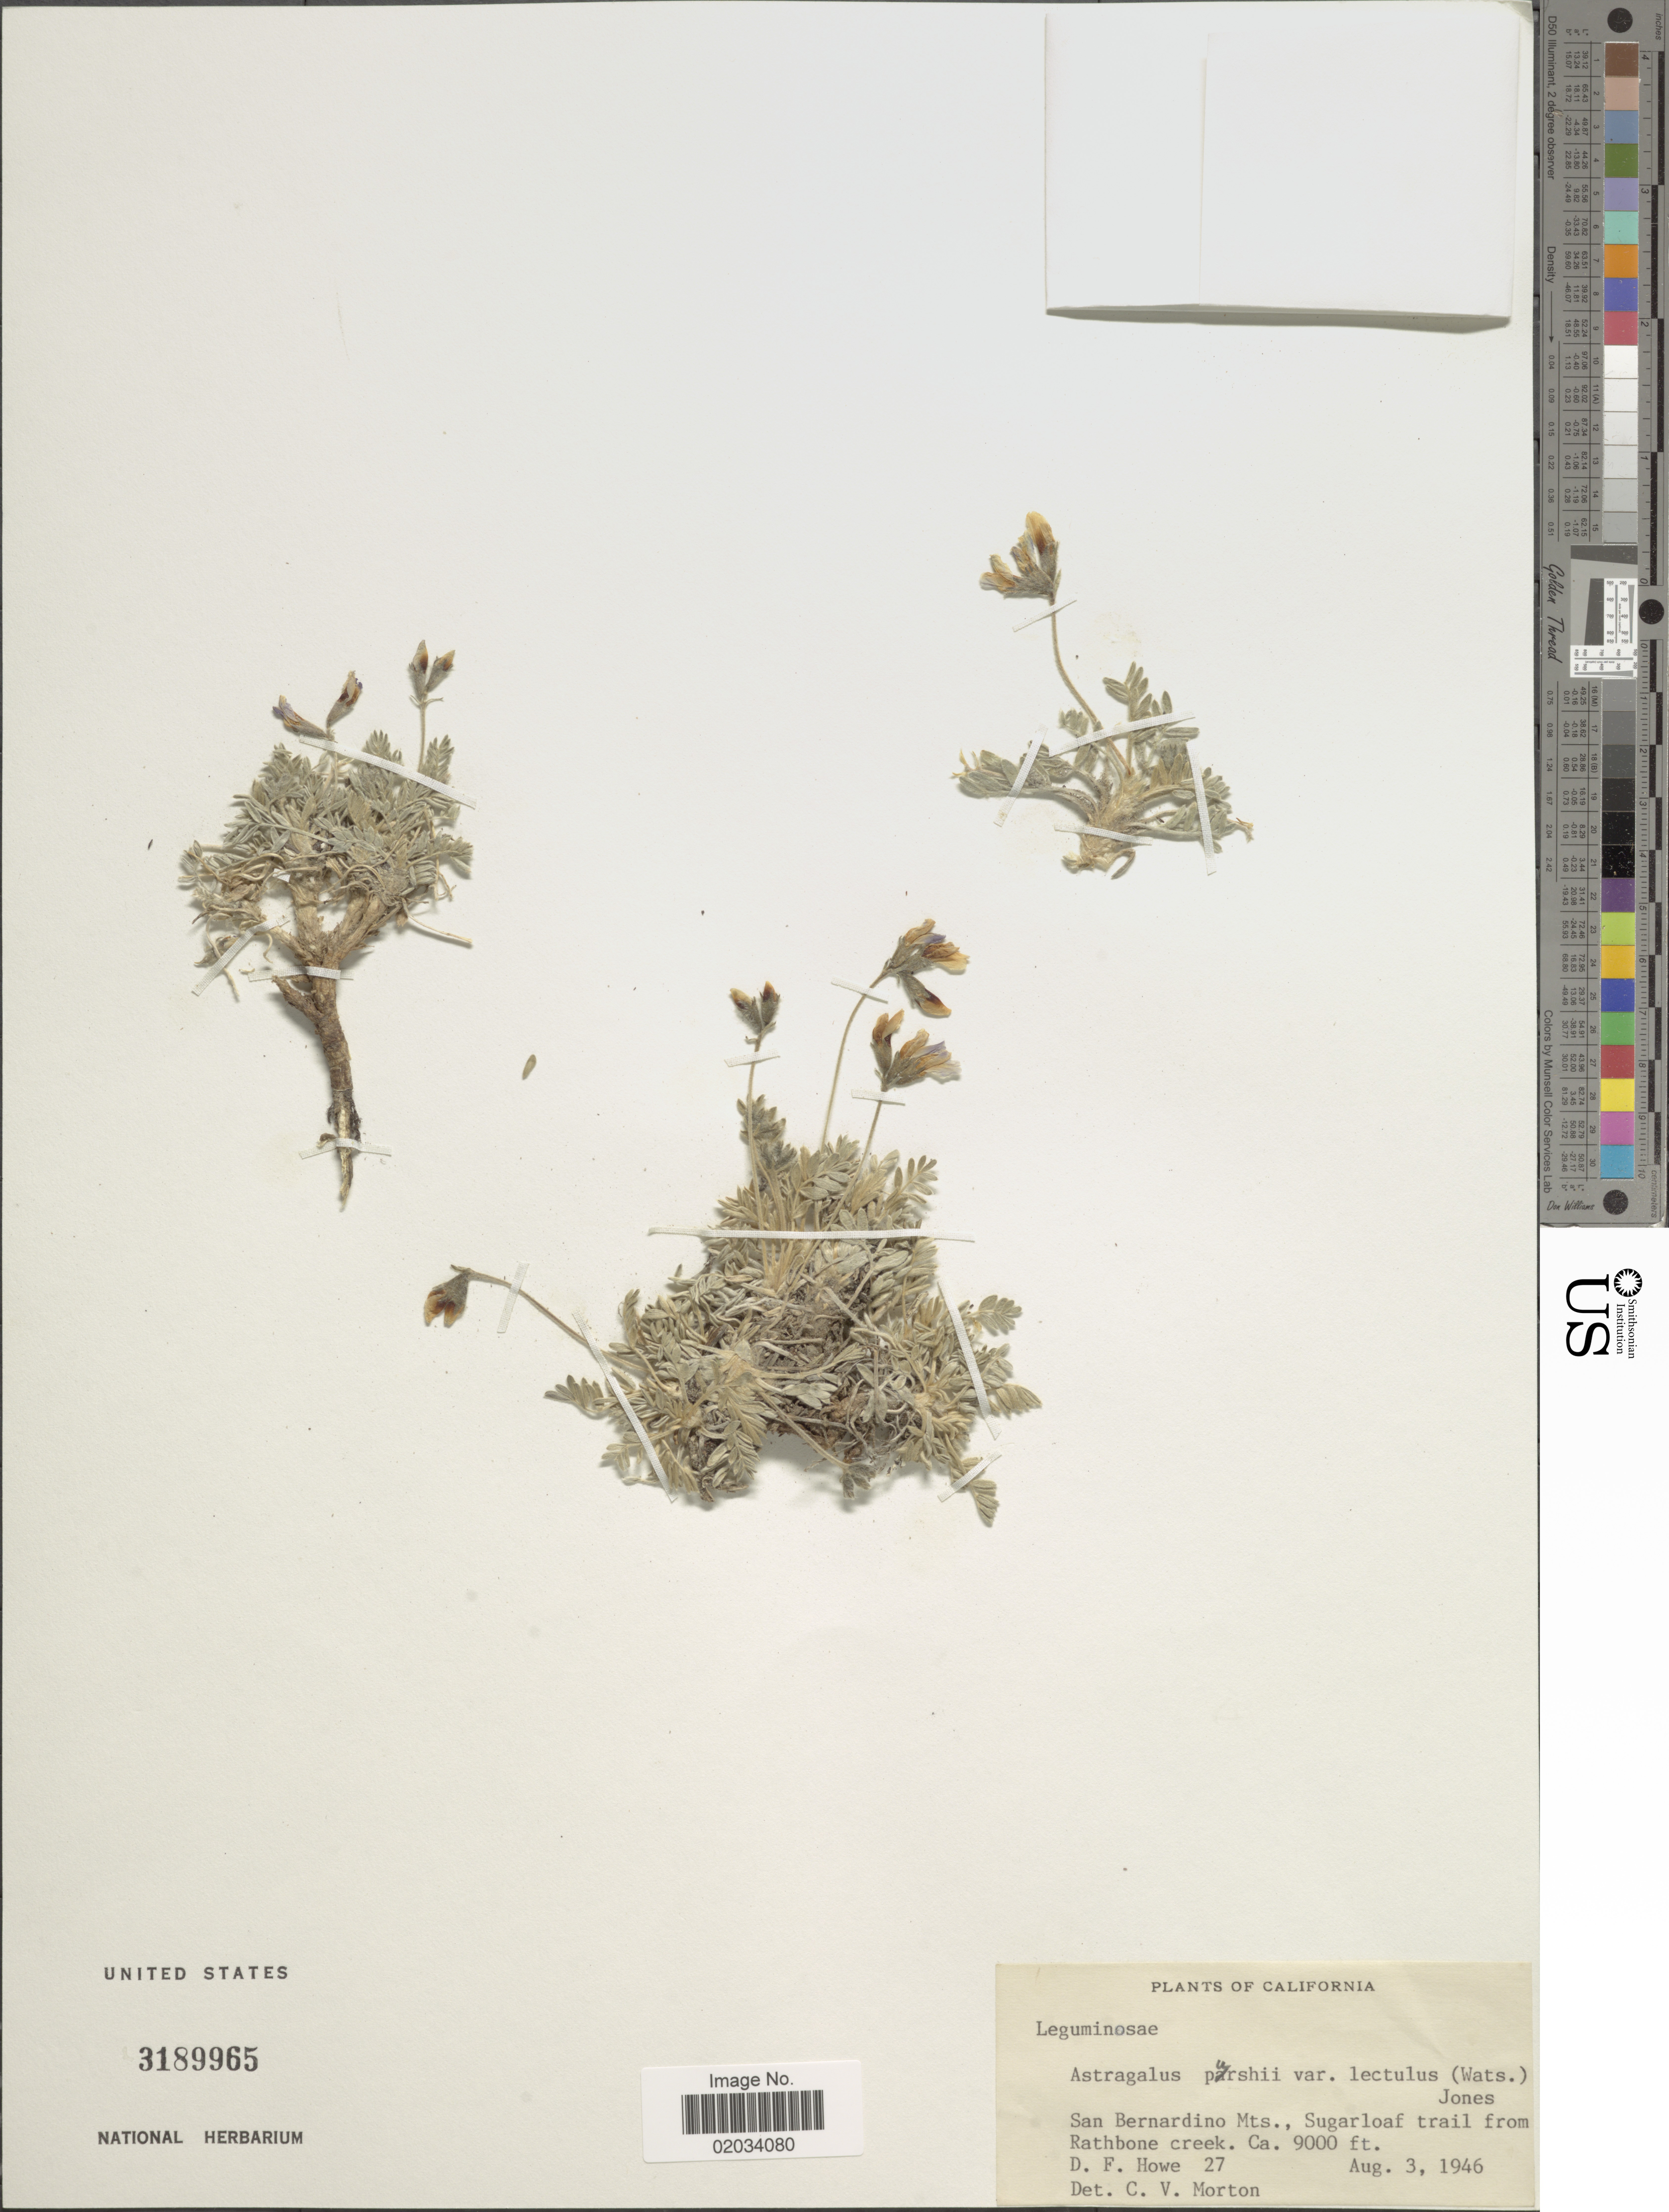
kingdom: Plantae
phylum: Tracheophyta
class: Magnoliopsida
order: Fabales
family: Fabaceae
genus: Astragalus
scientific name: Astragalus purshii var. lectulus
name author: (S. Watson) M.E. Jones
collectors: D. Howe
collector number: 27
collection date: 1946-08-03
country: United States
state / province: California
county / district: San Bernardino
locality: San Bernardino Mts., Sugarloaf trail from Rathbone creek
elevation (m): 2743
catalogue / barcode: US 3189965